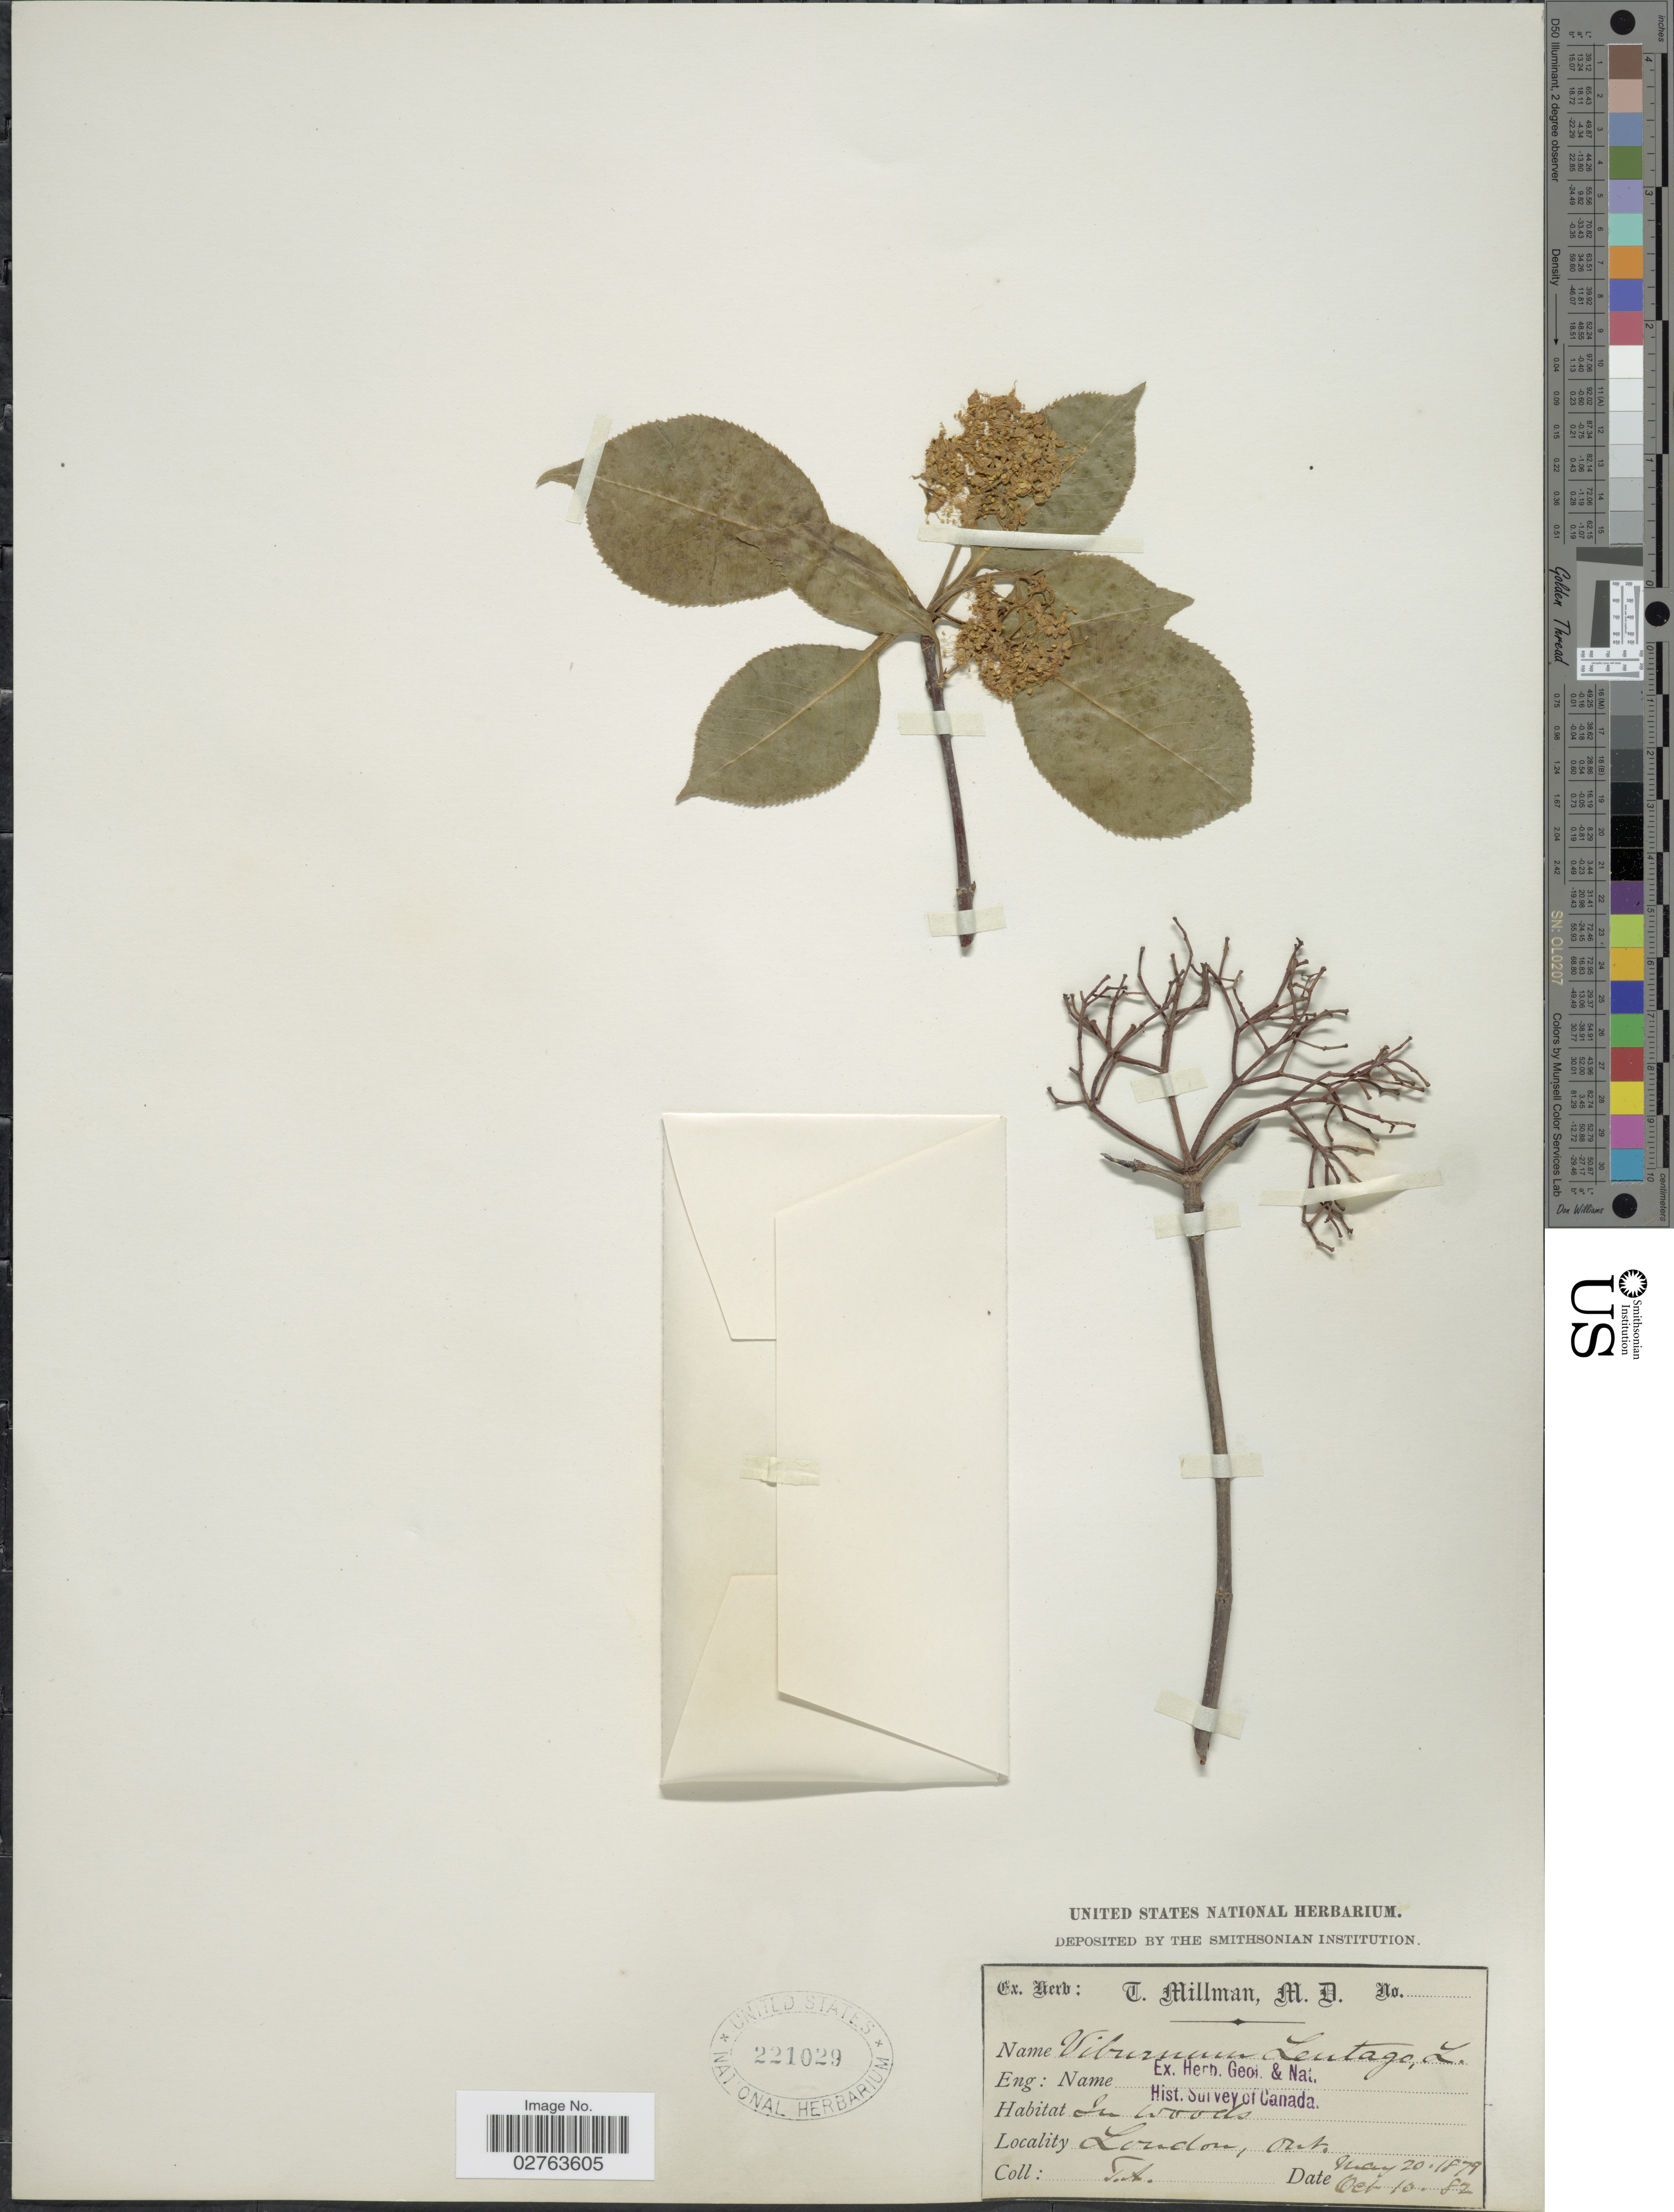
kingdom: Plantae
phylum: Tracheophyta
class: Magnoliopsida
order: Dipsacales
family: Viburnaceae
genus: Viburnum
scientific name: Viburnum lentago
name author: L.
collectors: T. Millman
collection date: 1879-05-20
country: Canada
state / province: Ontario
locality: London.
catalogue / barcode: US 221029